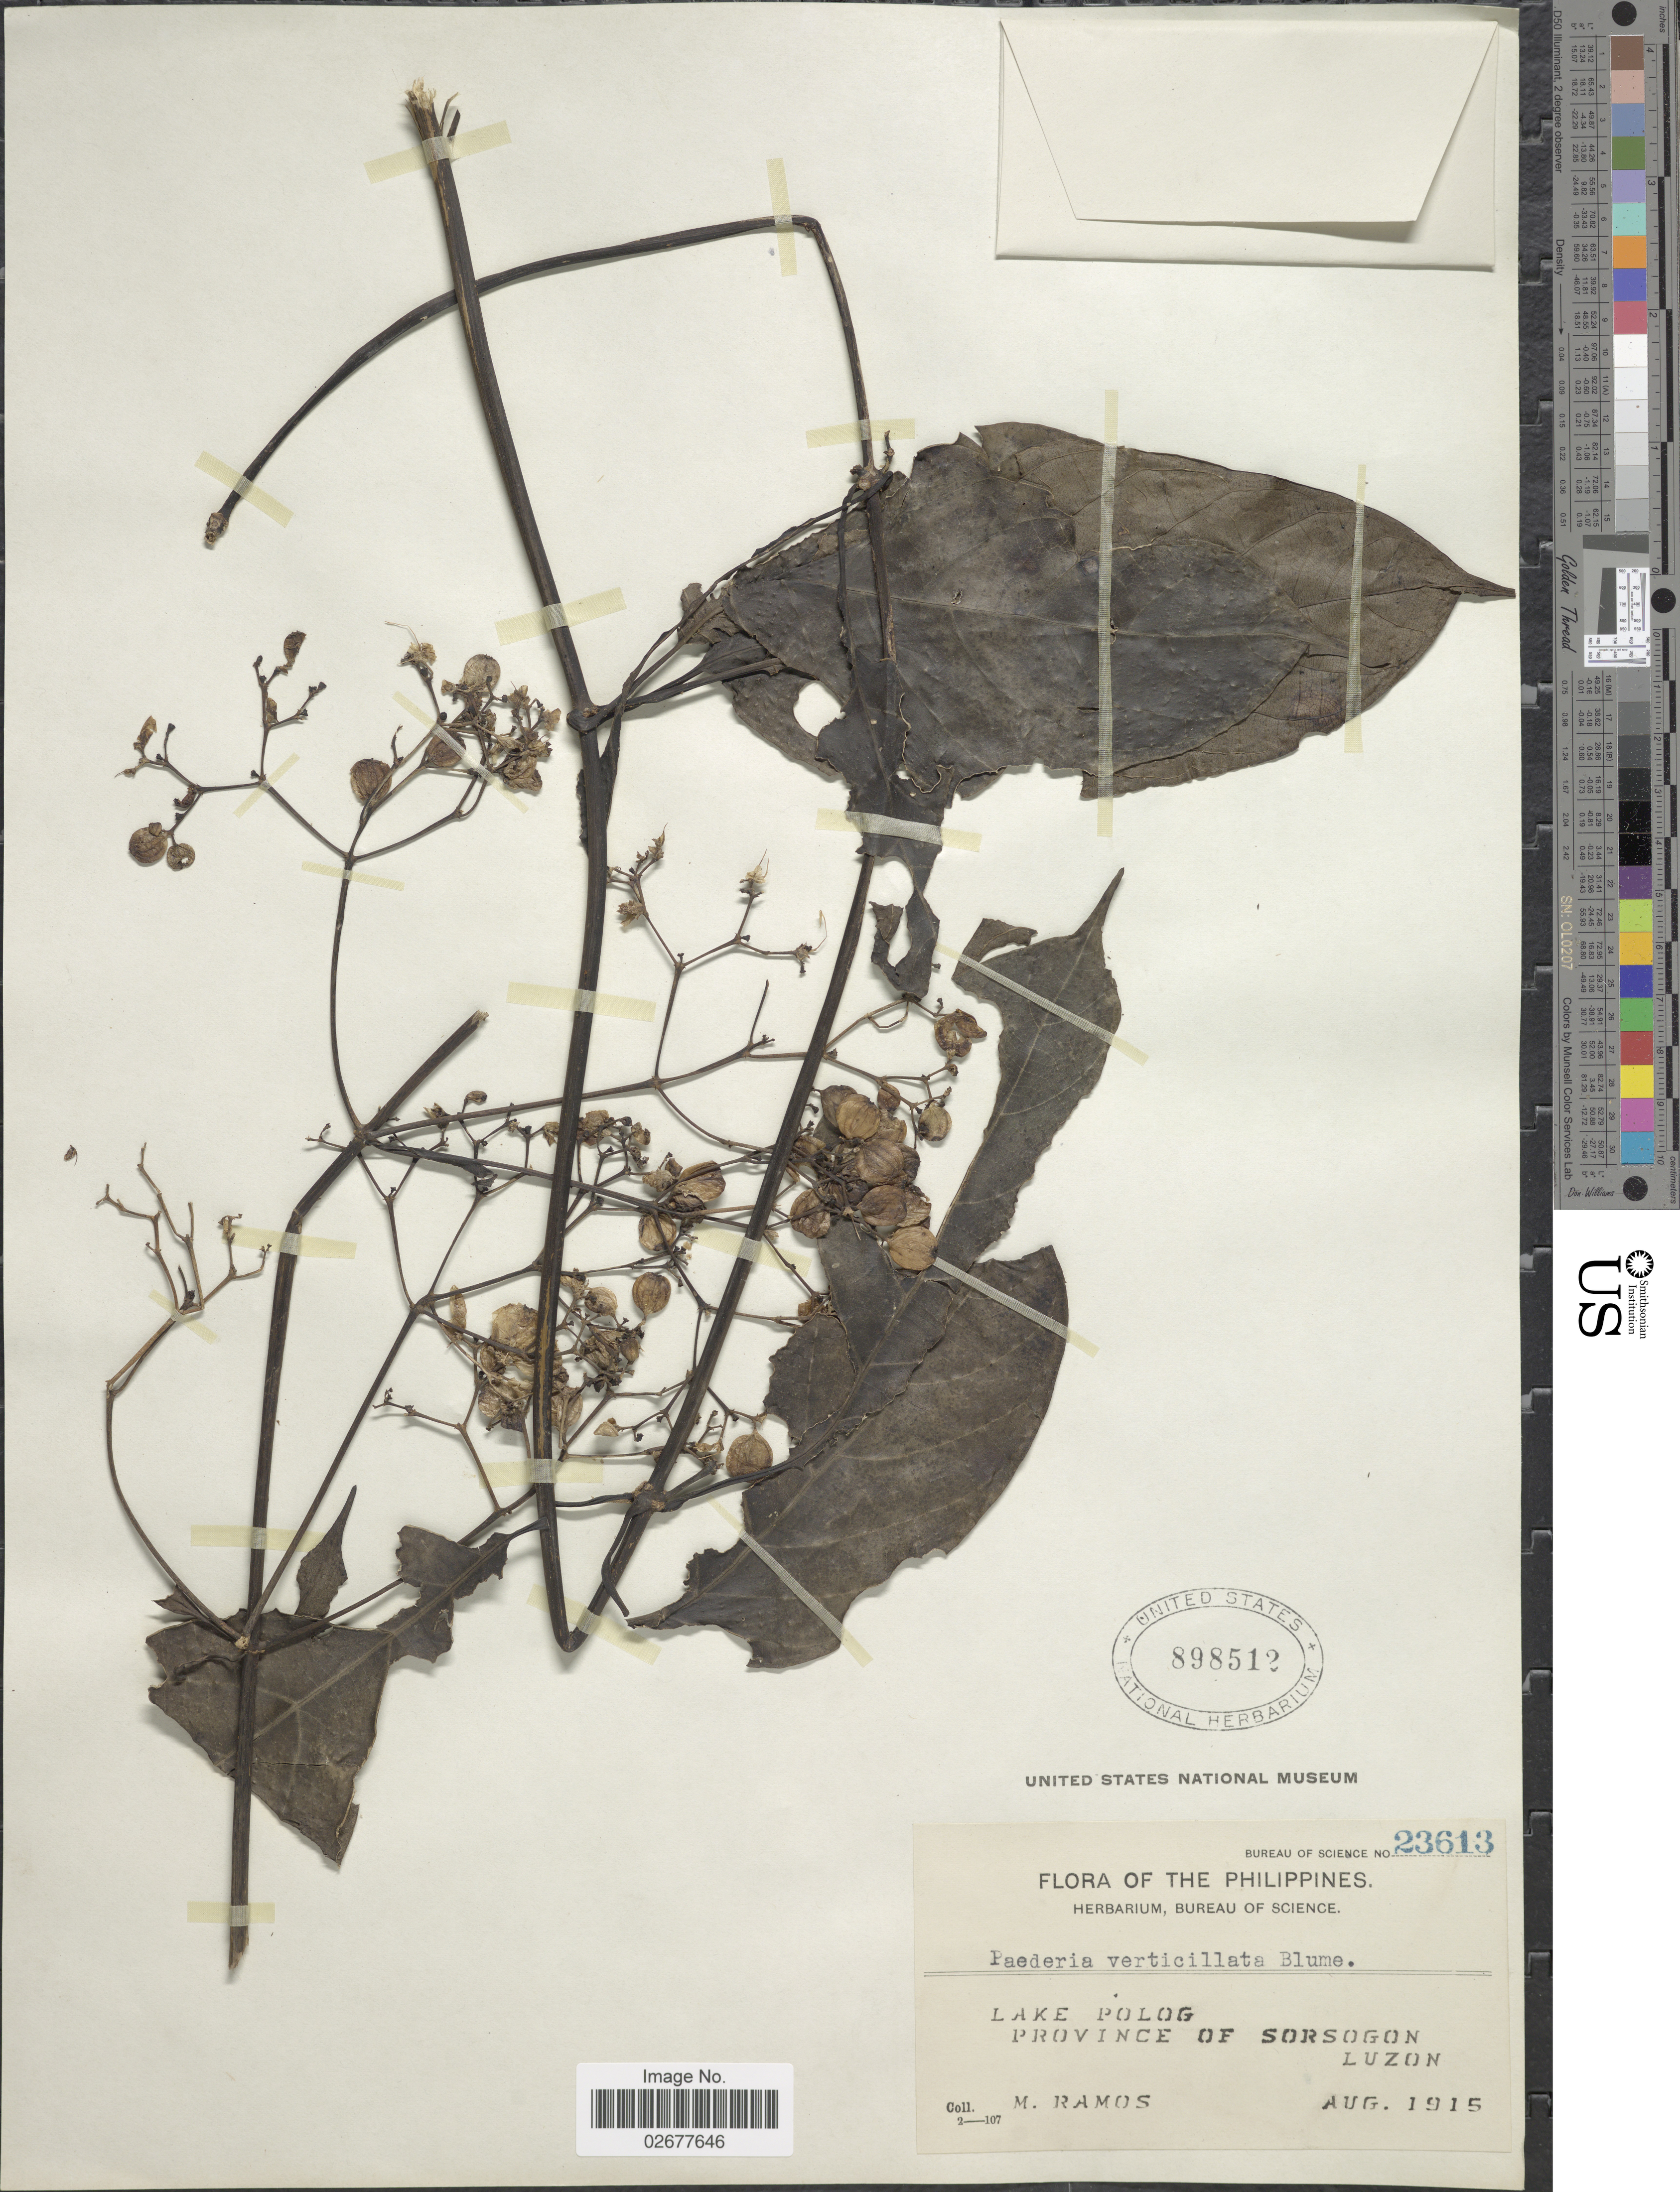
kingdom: Plantae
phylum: Tracheophyta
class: Magnoliopsida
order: Gentianales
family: Rubiaceae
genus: Paederia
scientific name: Paederia verticillata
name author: Blume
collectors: M. Ramos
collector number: Bureau of Science23613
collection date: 1915-08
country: Philippines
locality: Lake Polog. Province of Sorsogon, Luzon.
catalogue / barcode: US 898512